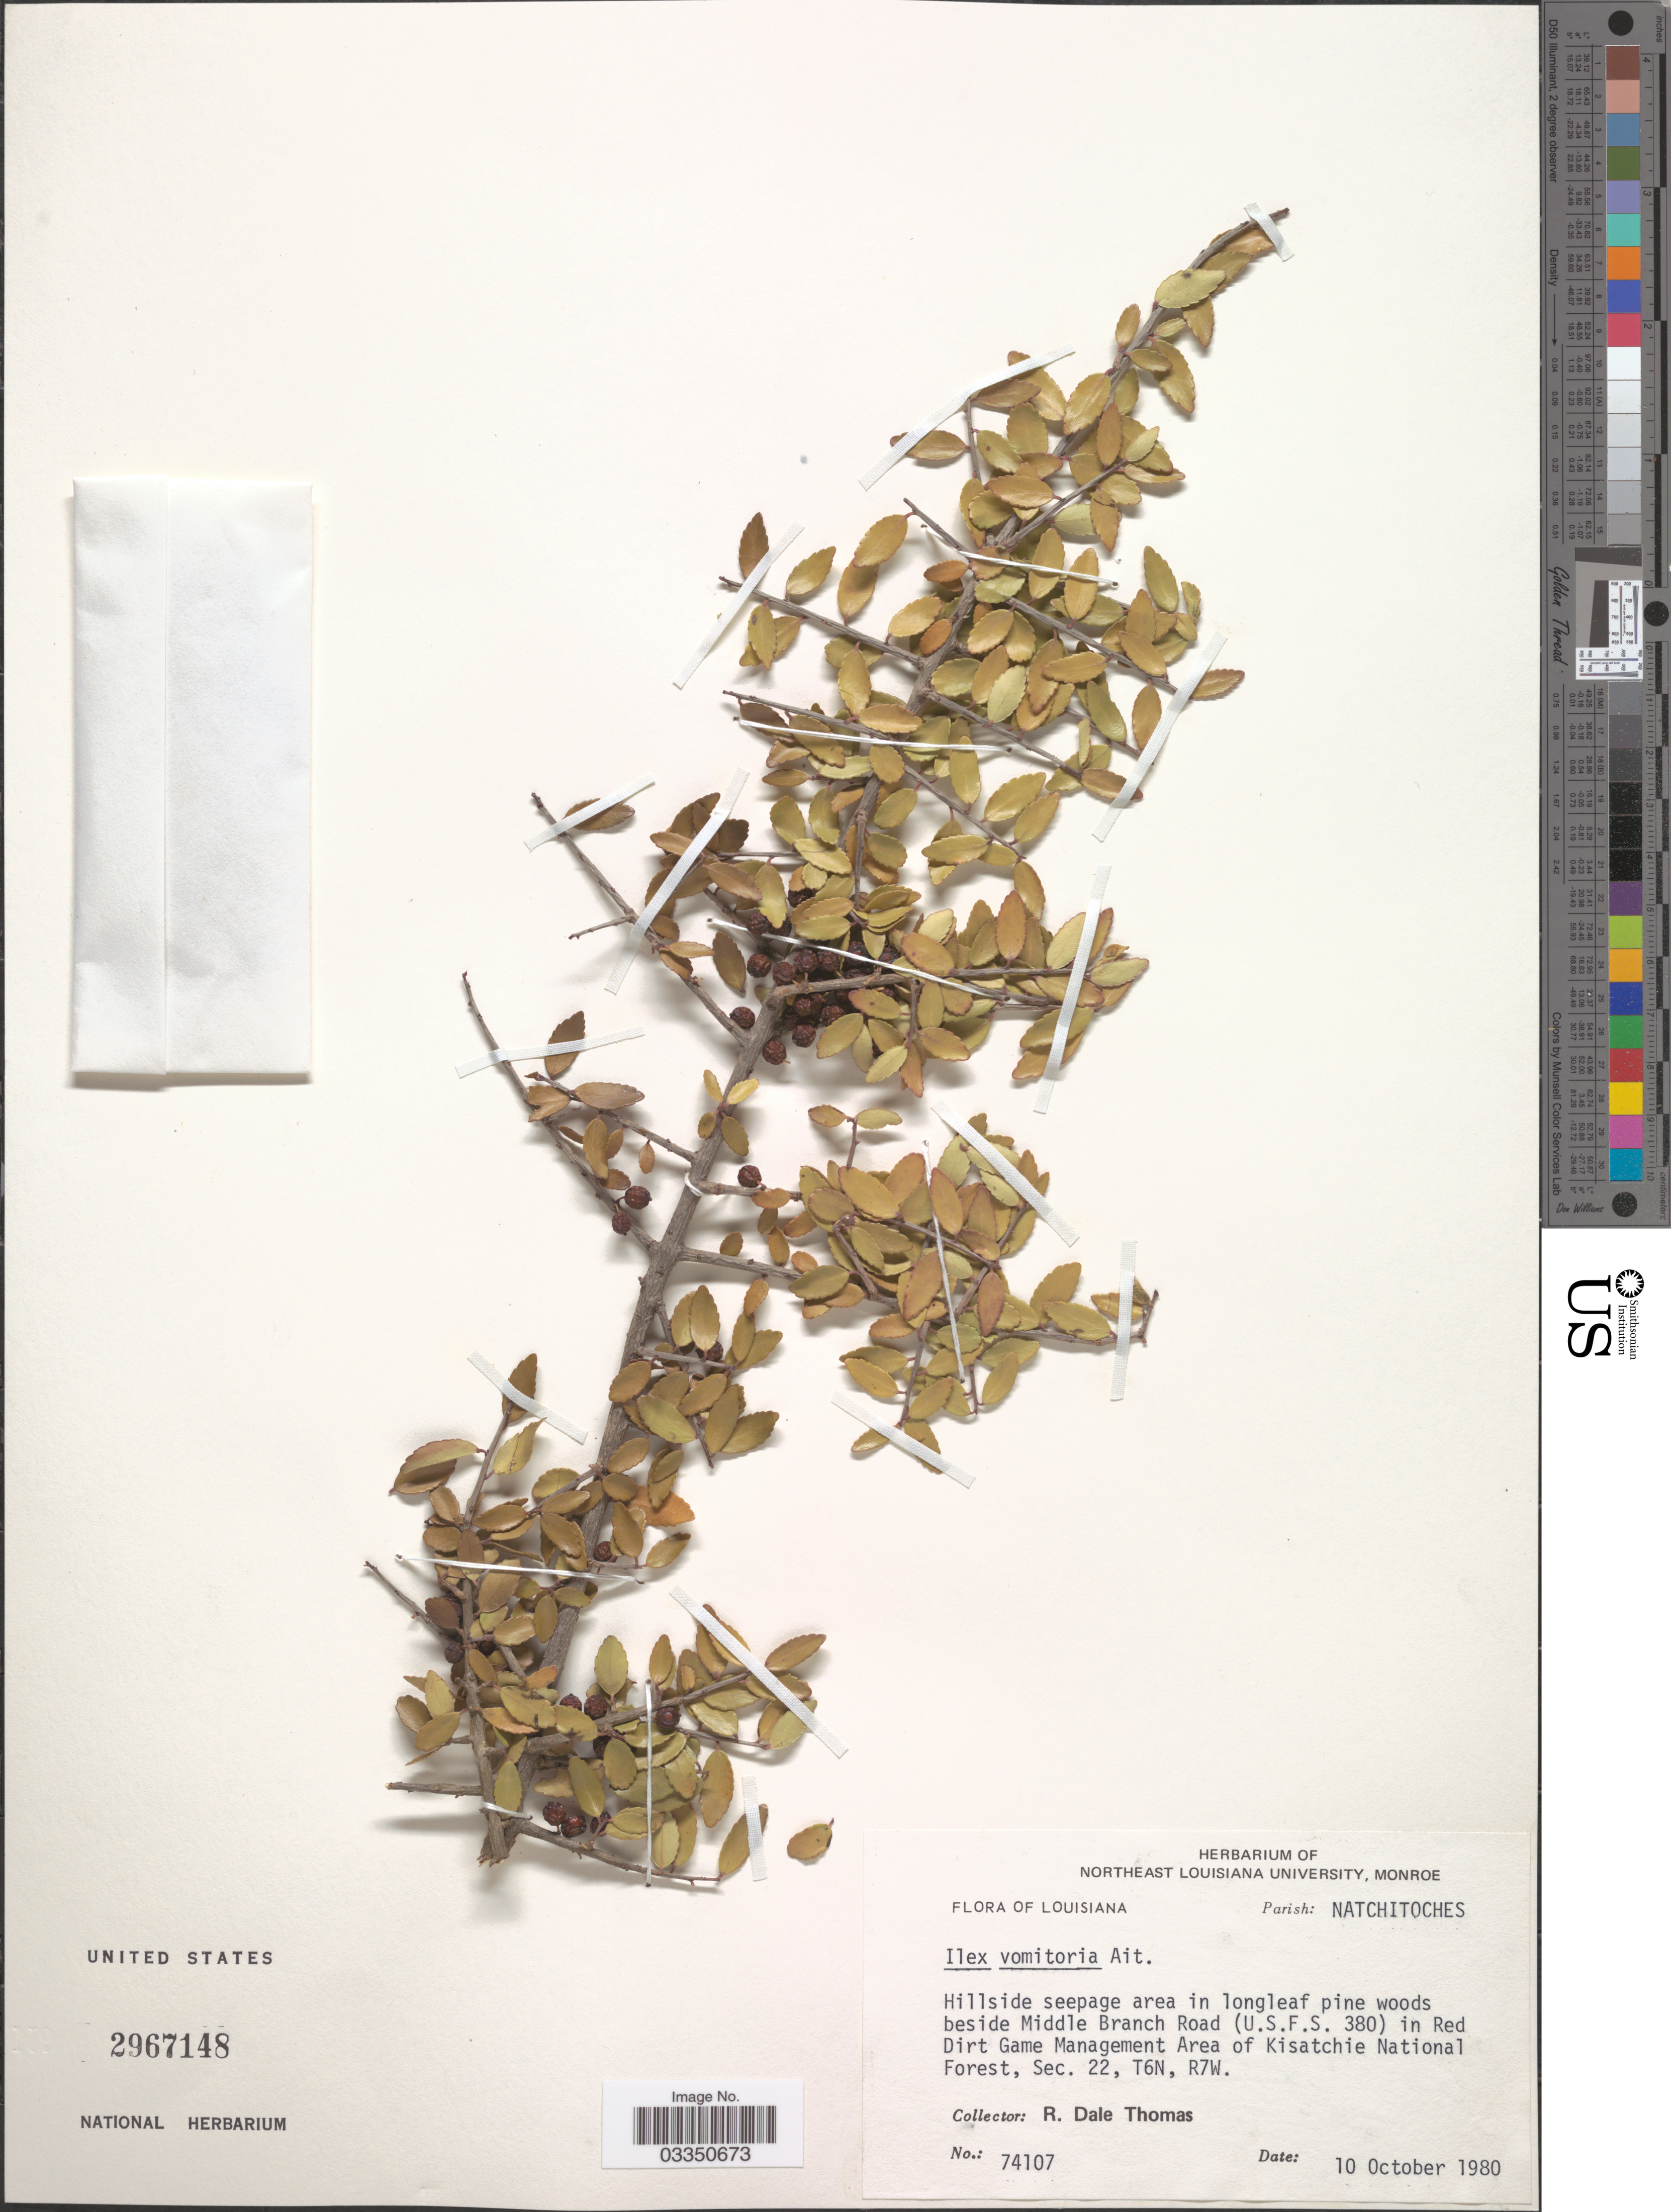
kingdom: Plantae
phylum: Tracheophyta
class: Magnoliopsida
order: Aquifoliales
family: Aquifoliaceae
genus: Ilex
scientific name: Ilex vomitoria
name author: Aiton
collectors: R. Thomas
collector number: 74107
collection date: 1980-10-10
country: United States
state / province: Louisiana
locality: Parish: Natchitoches. Hillside seepage area in longleaf pine woods beside Middle Branch Road (U.S.F.S. 380) in Red Dirt Game Management Area of Kisatchie National Forest, Sec. 22, T6N, R7W.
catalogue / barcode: US 2967148